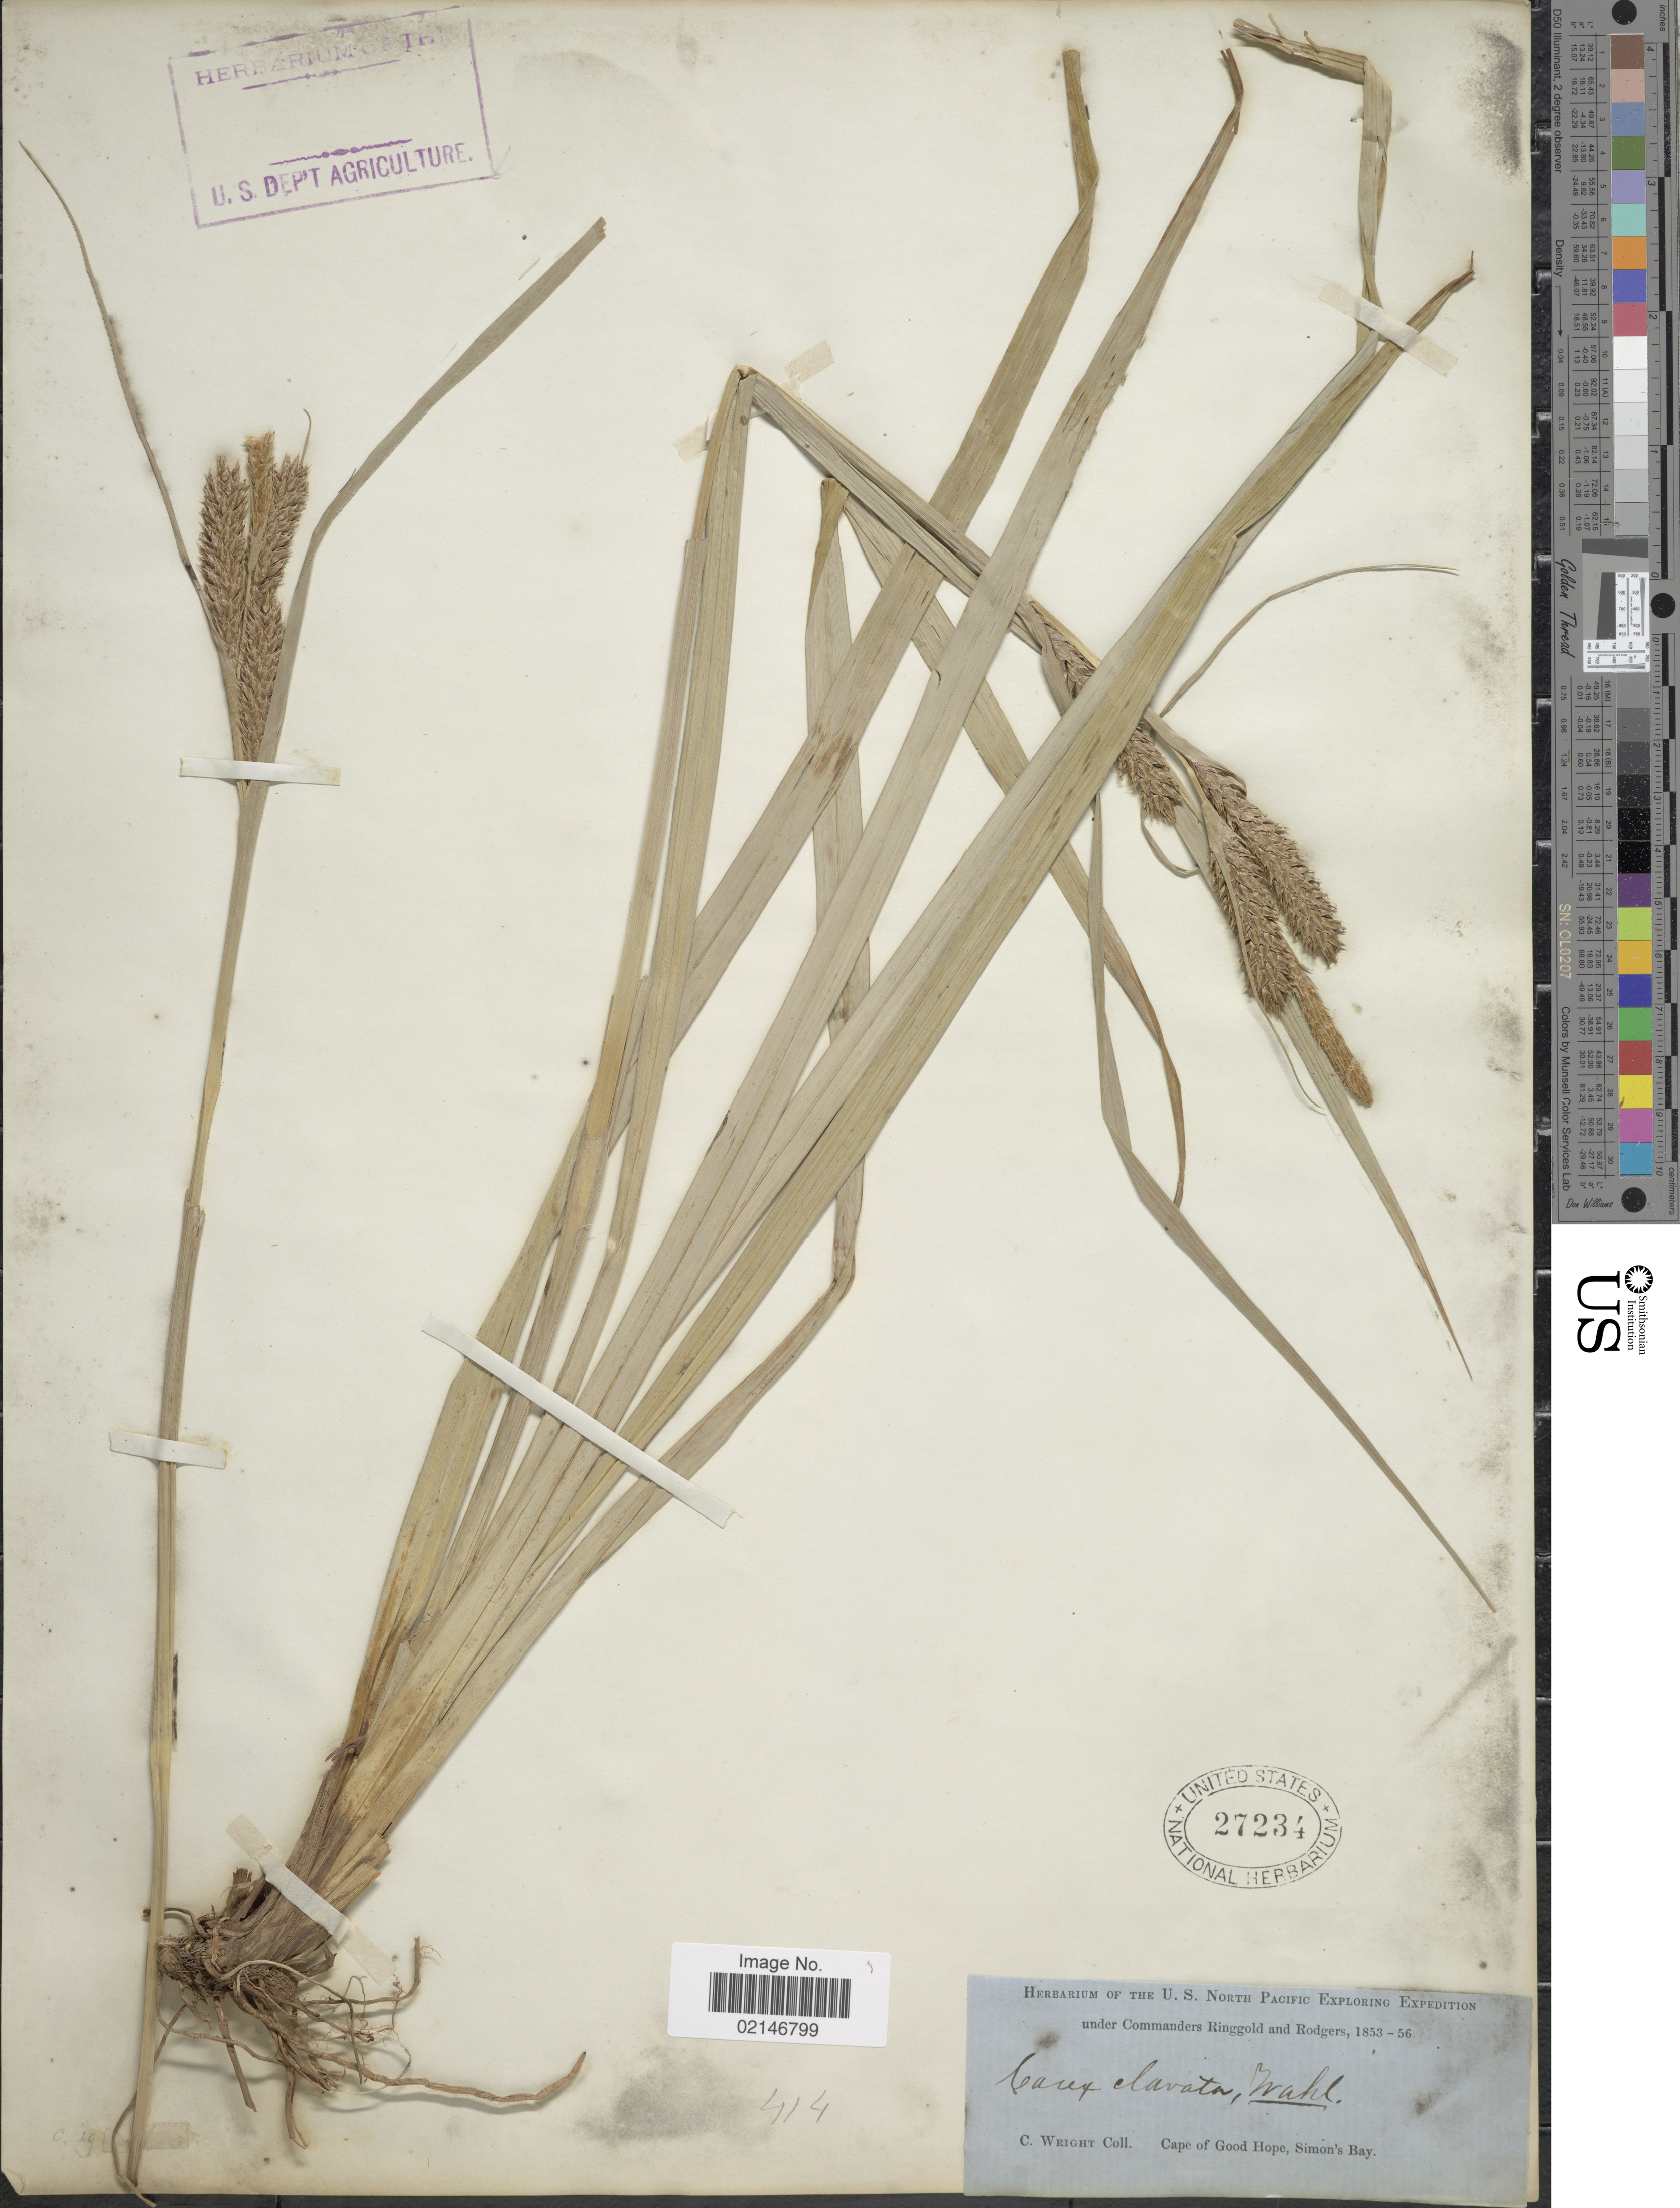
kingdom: Plantae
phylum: Tracheophyta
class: Liliopsida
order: Poales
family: Cyperaceae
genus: Carex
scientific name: Carex clavata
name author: Thunb.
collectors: C. Wright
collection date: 1853/1856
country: South Africa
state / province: Western Cape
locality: Cape of Good Hope, Simon's Bay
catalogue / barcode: US 27234